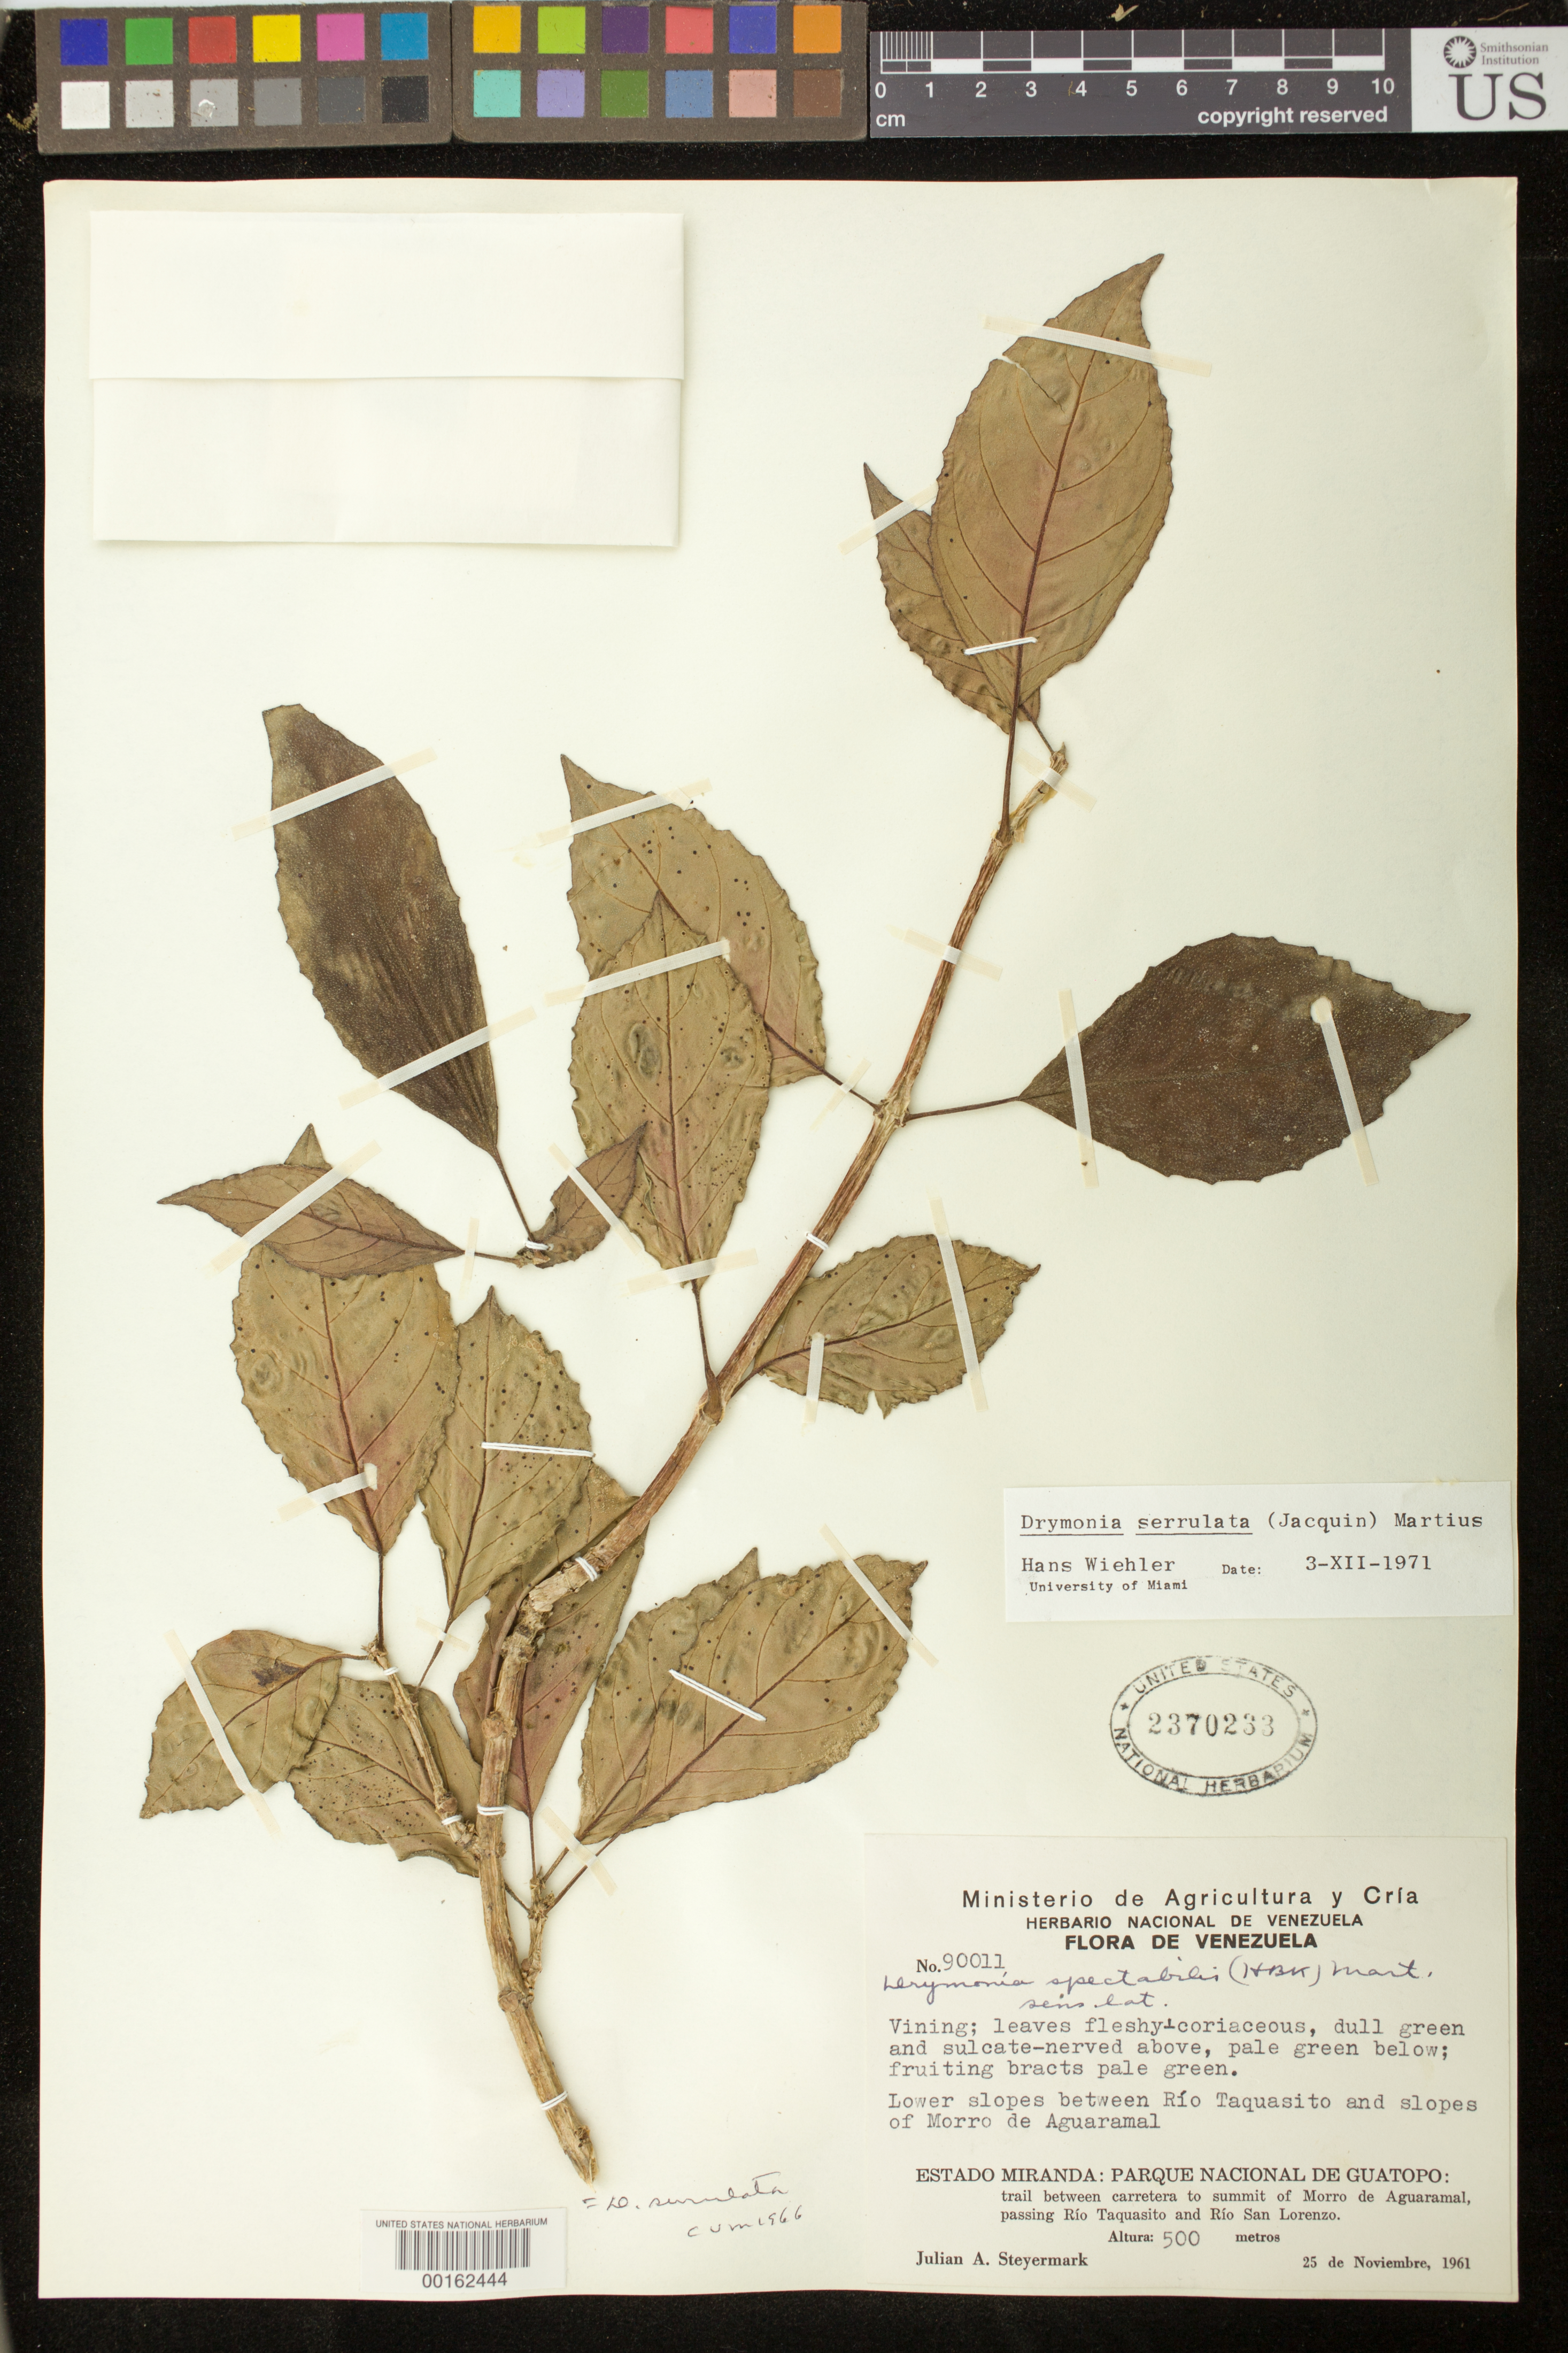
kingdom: Plantae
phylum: Tracheophyta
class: Magnoliopsida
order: Lamiales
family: Gesneriaceae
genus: Drymonia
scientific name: Drymonia serrulata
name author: (Jacq.) Mart.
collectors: J. Steyermark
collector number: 90011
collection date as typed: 25 Nov 1961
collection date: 1961-11-25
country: Venezuela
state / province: Miranda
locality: Lower slopes between Rio Taquasito & slopes of Morro de Aguaramal, Natl Park of Guatopo, trail between rd to summit of Morro...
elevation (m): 500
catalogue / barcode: US 2370233